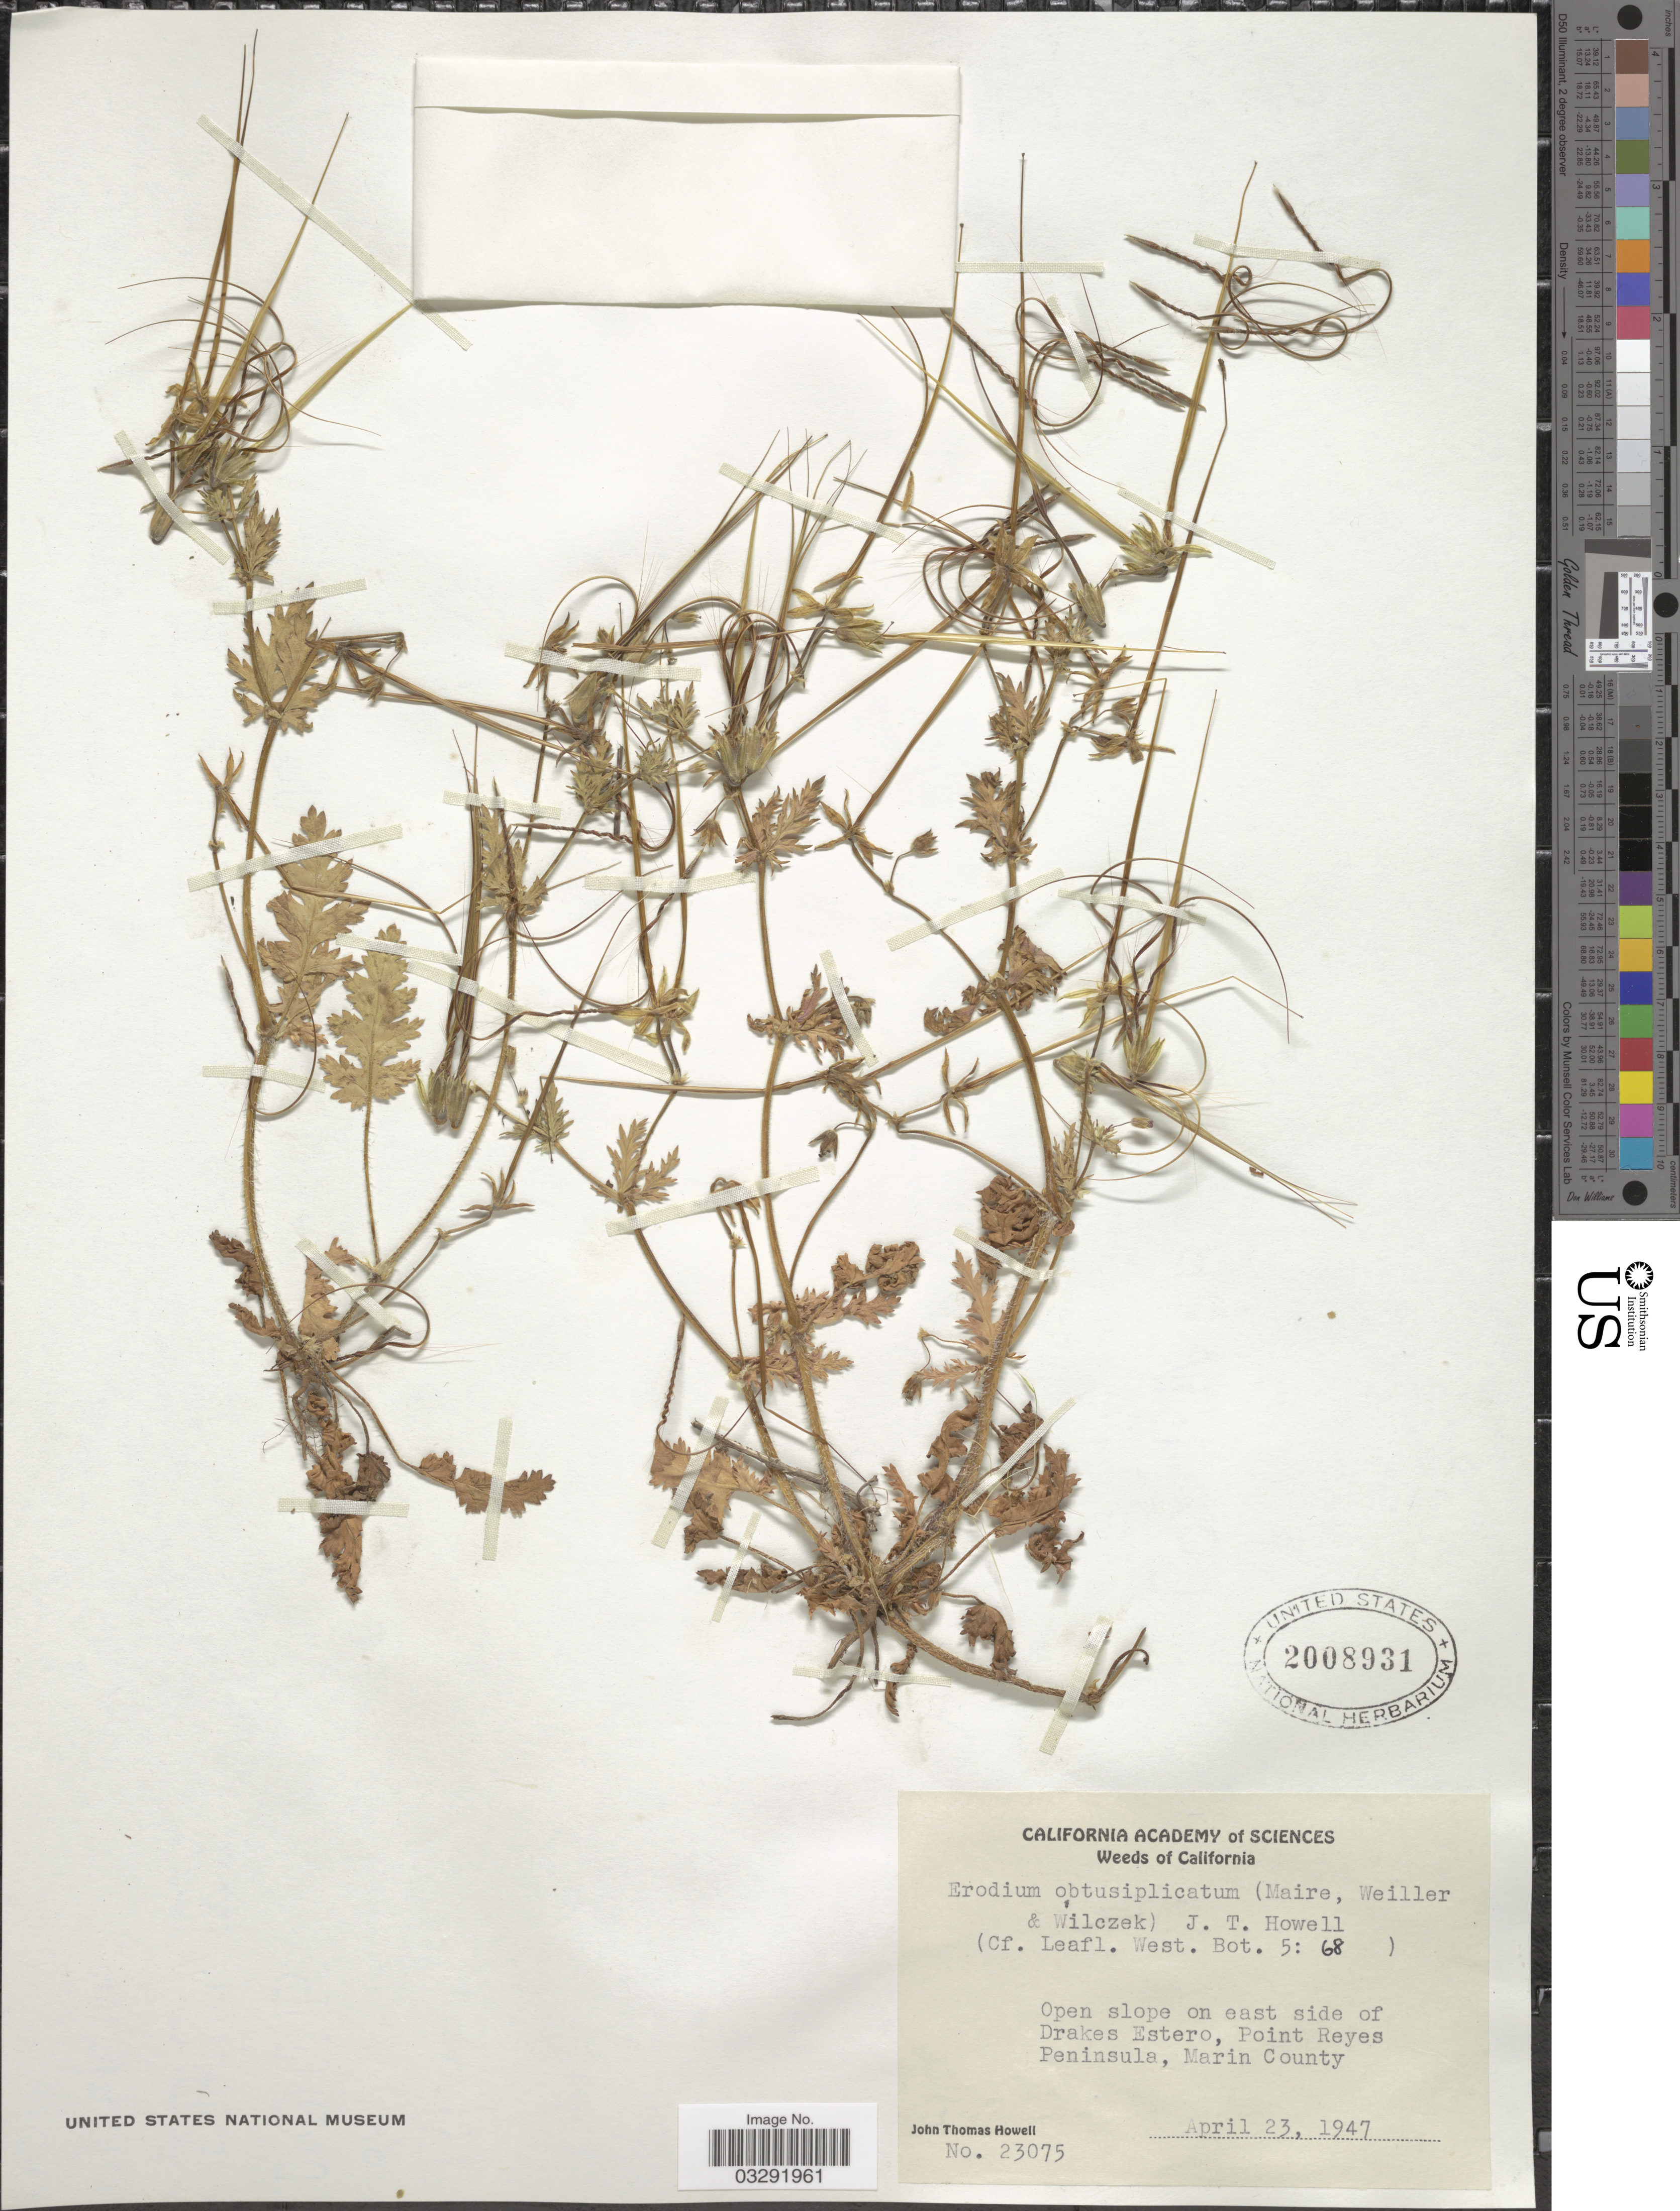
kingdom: Plantae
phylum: Tracheophyta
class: Magnoliopsida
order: Geraniales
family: Geraniaceae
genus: Erodium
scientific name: Erodium obtusiplicatum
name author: (Maire et al.) J.T. Howell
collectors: J. T. Howell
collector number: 23075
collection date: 1947-04-23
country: United States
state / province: California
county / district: Marin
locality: Open slope on east side of Drakes Estero, Point Reyes Peninsula, Marin County.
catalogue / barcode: US 2008931